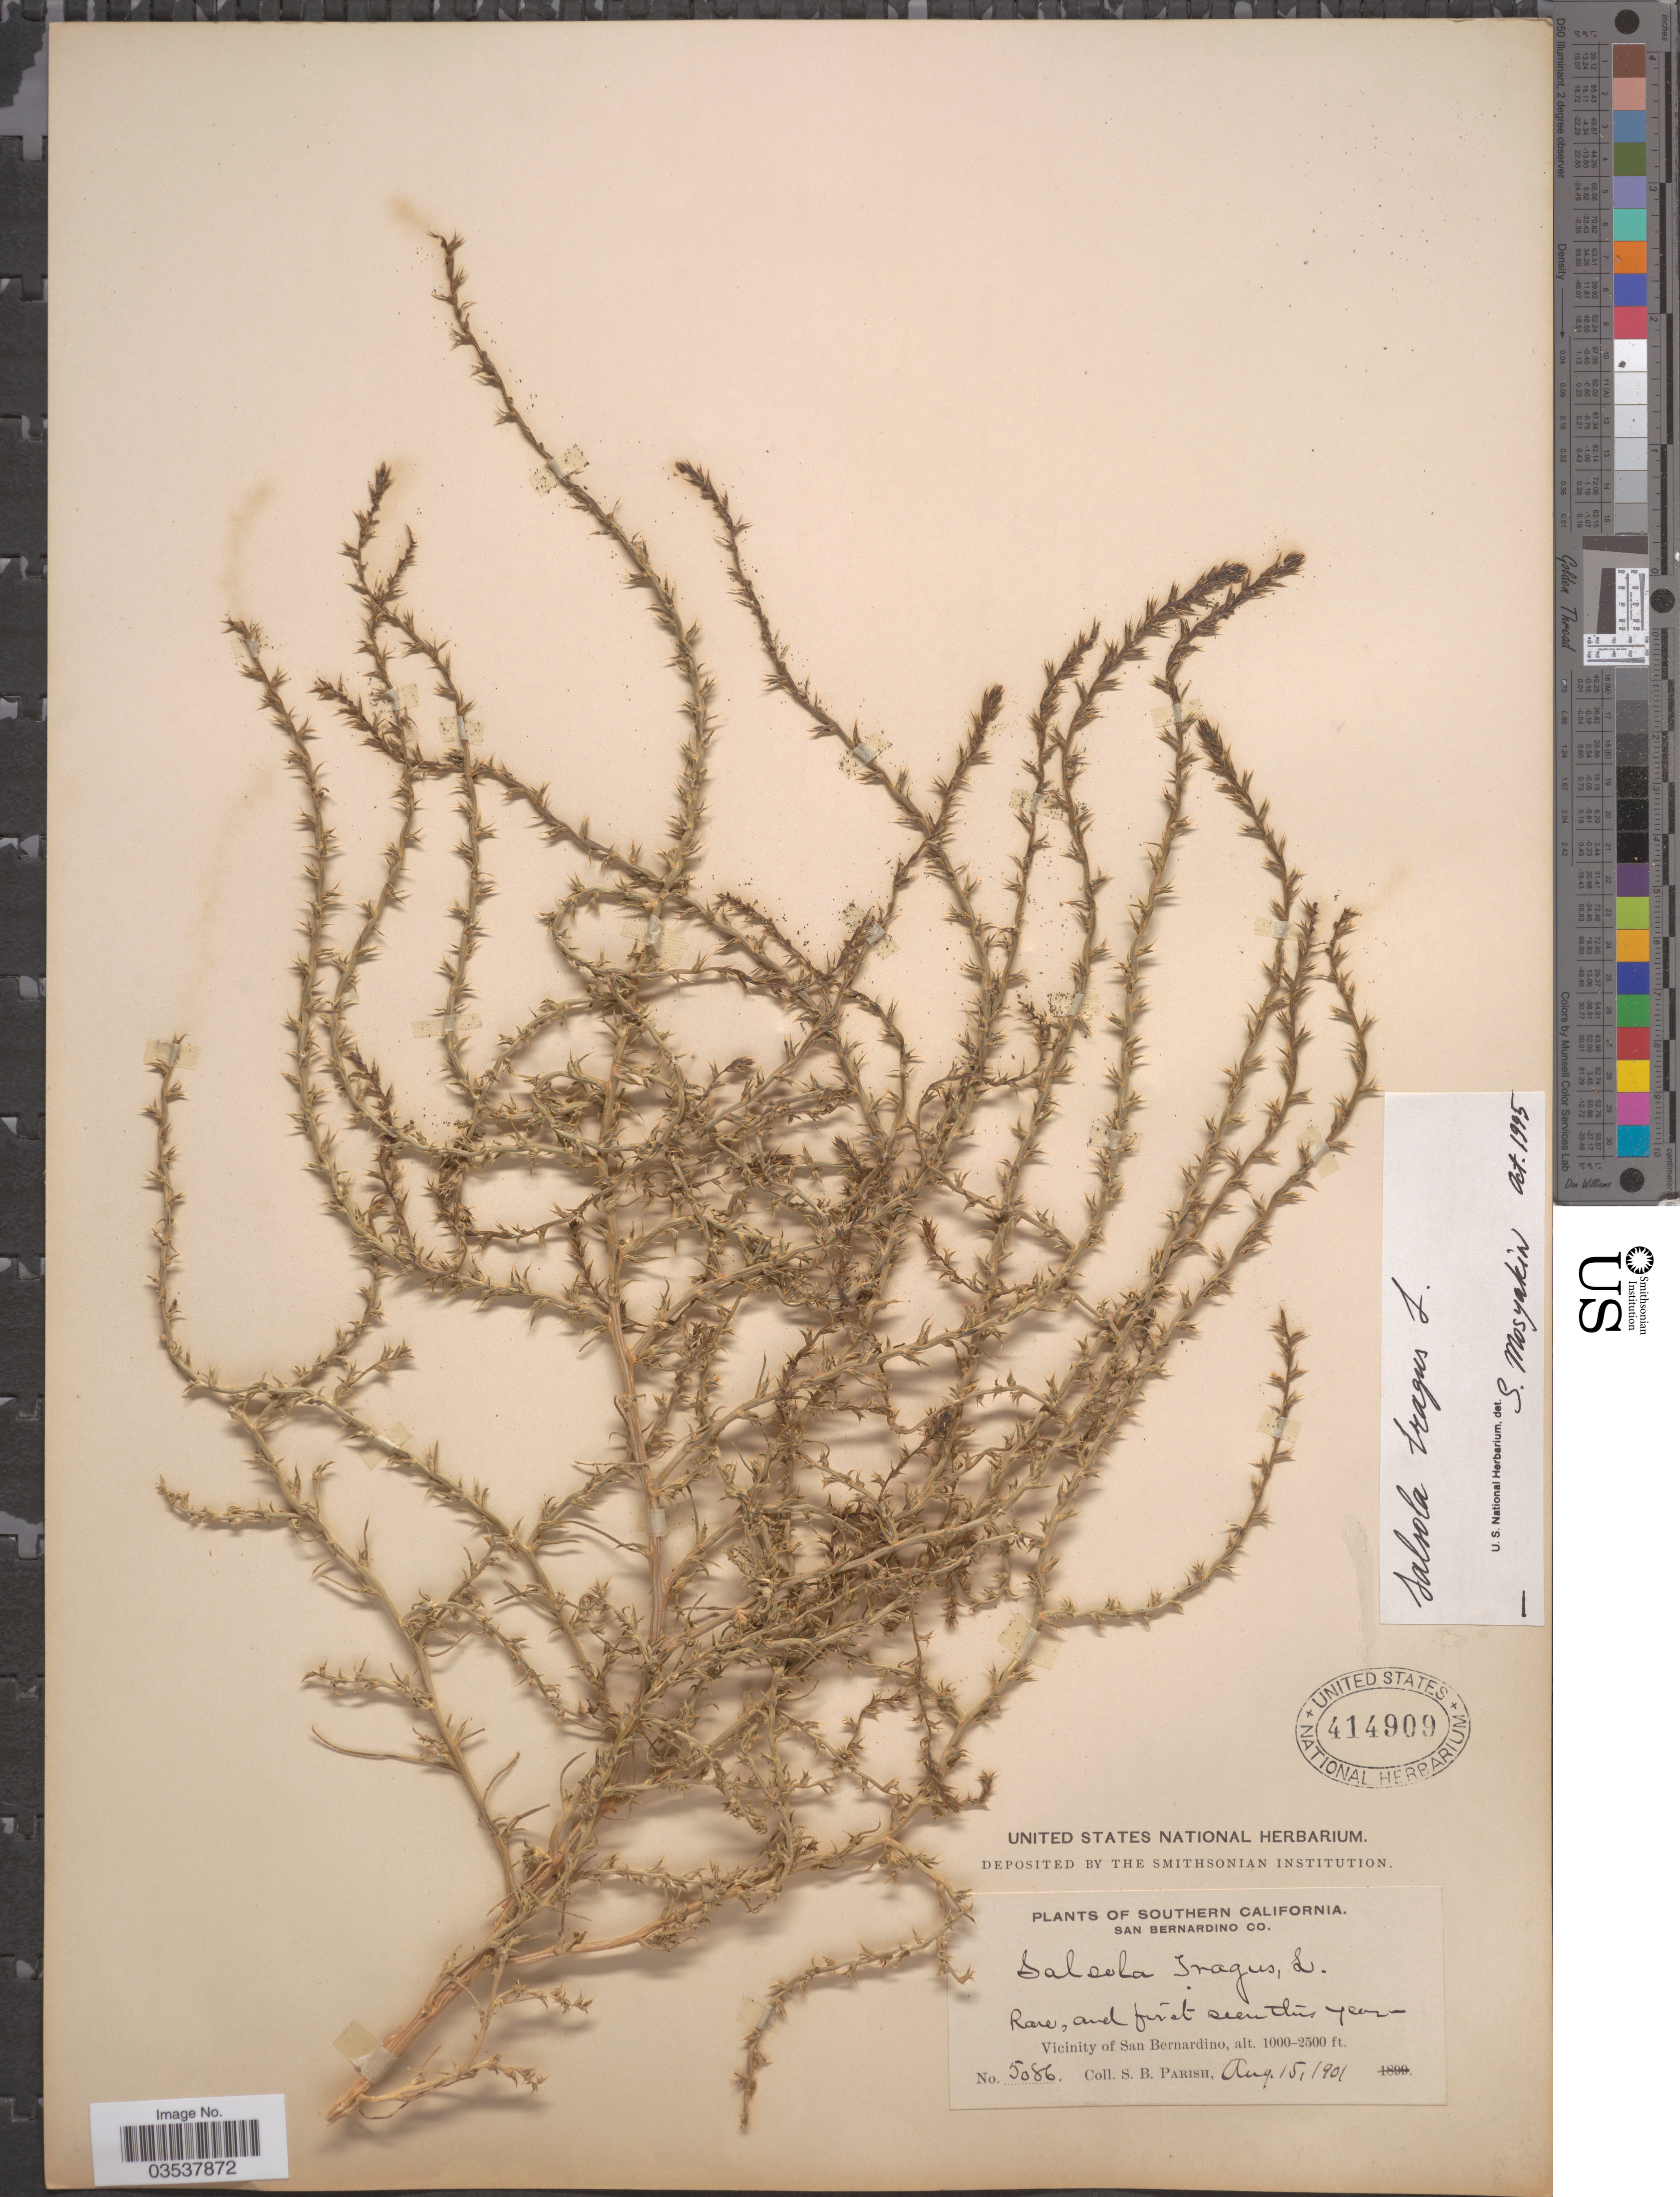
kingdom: Plantae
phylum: Tracheophyta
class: Magnoliopsida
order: Caryophyllales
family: Amaranthaceae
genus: Salsola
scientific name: Salsola pestifer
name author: A. Nelson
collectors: S. B. Parish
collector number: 5086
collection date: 1901-08-15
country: United States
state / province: California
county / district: San Bernardino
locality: Southern California. San Bernardino Co. Vicinity of San Bernardino.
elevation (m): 305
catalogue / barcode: US 414909